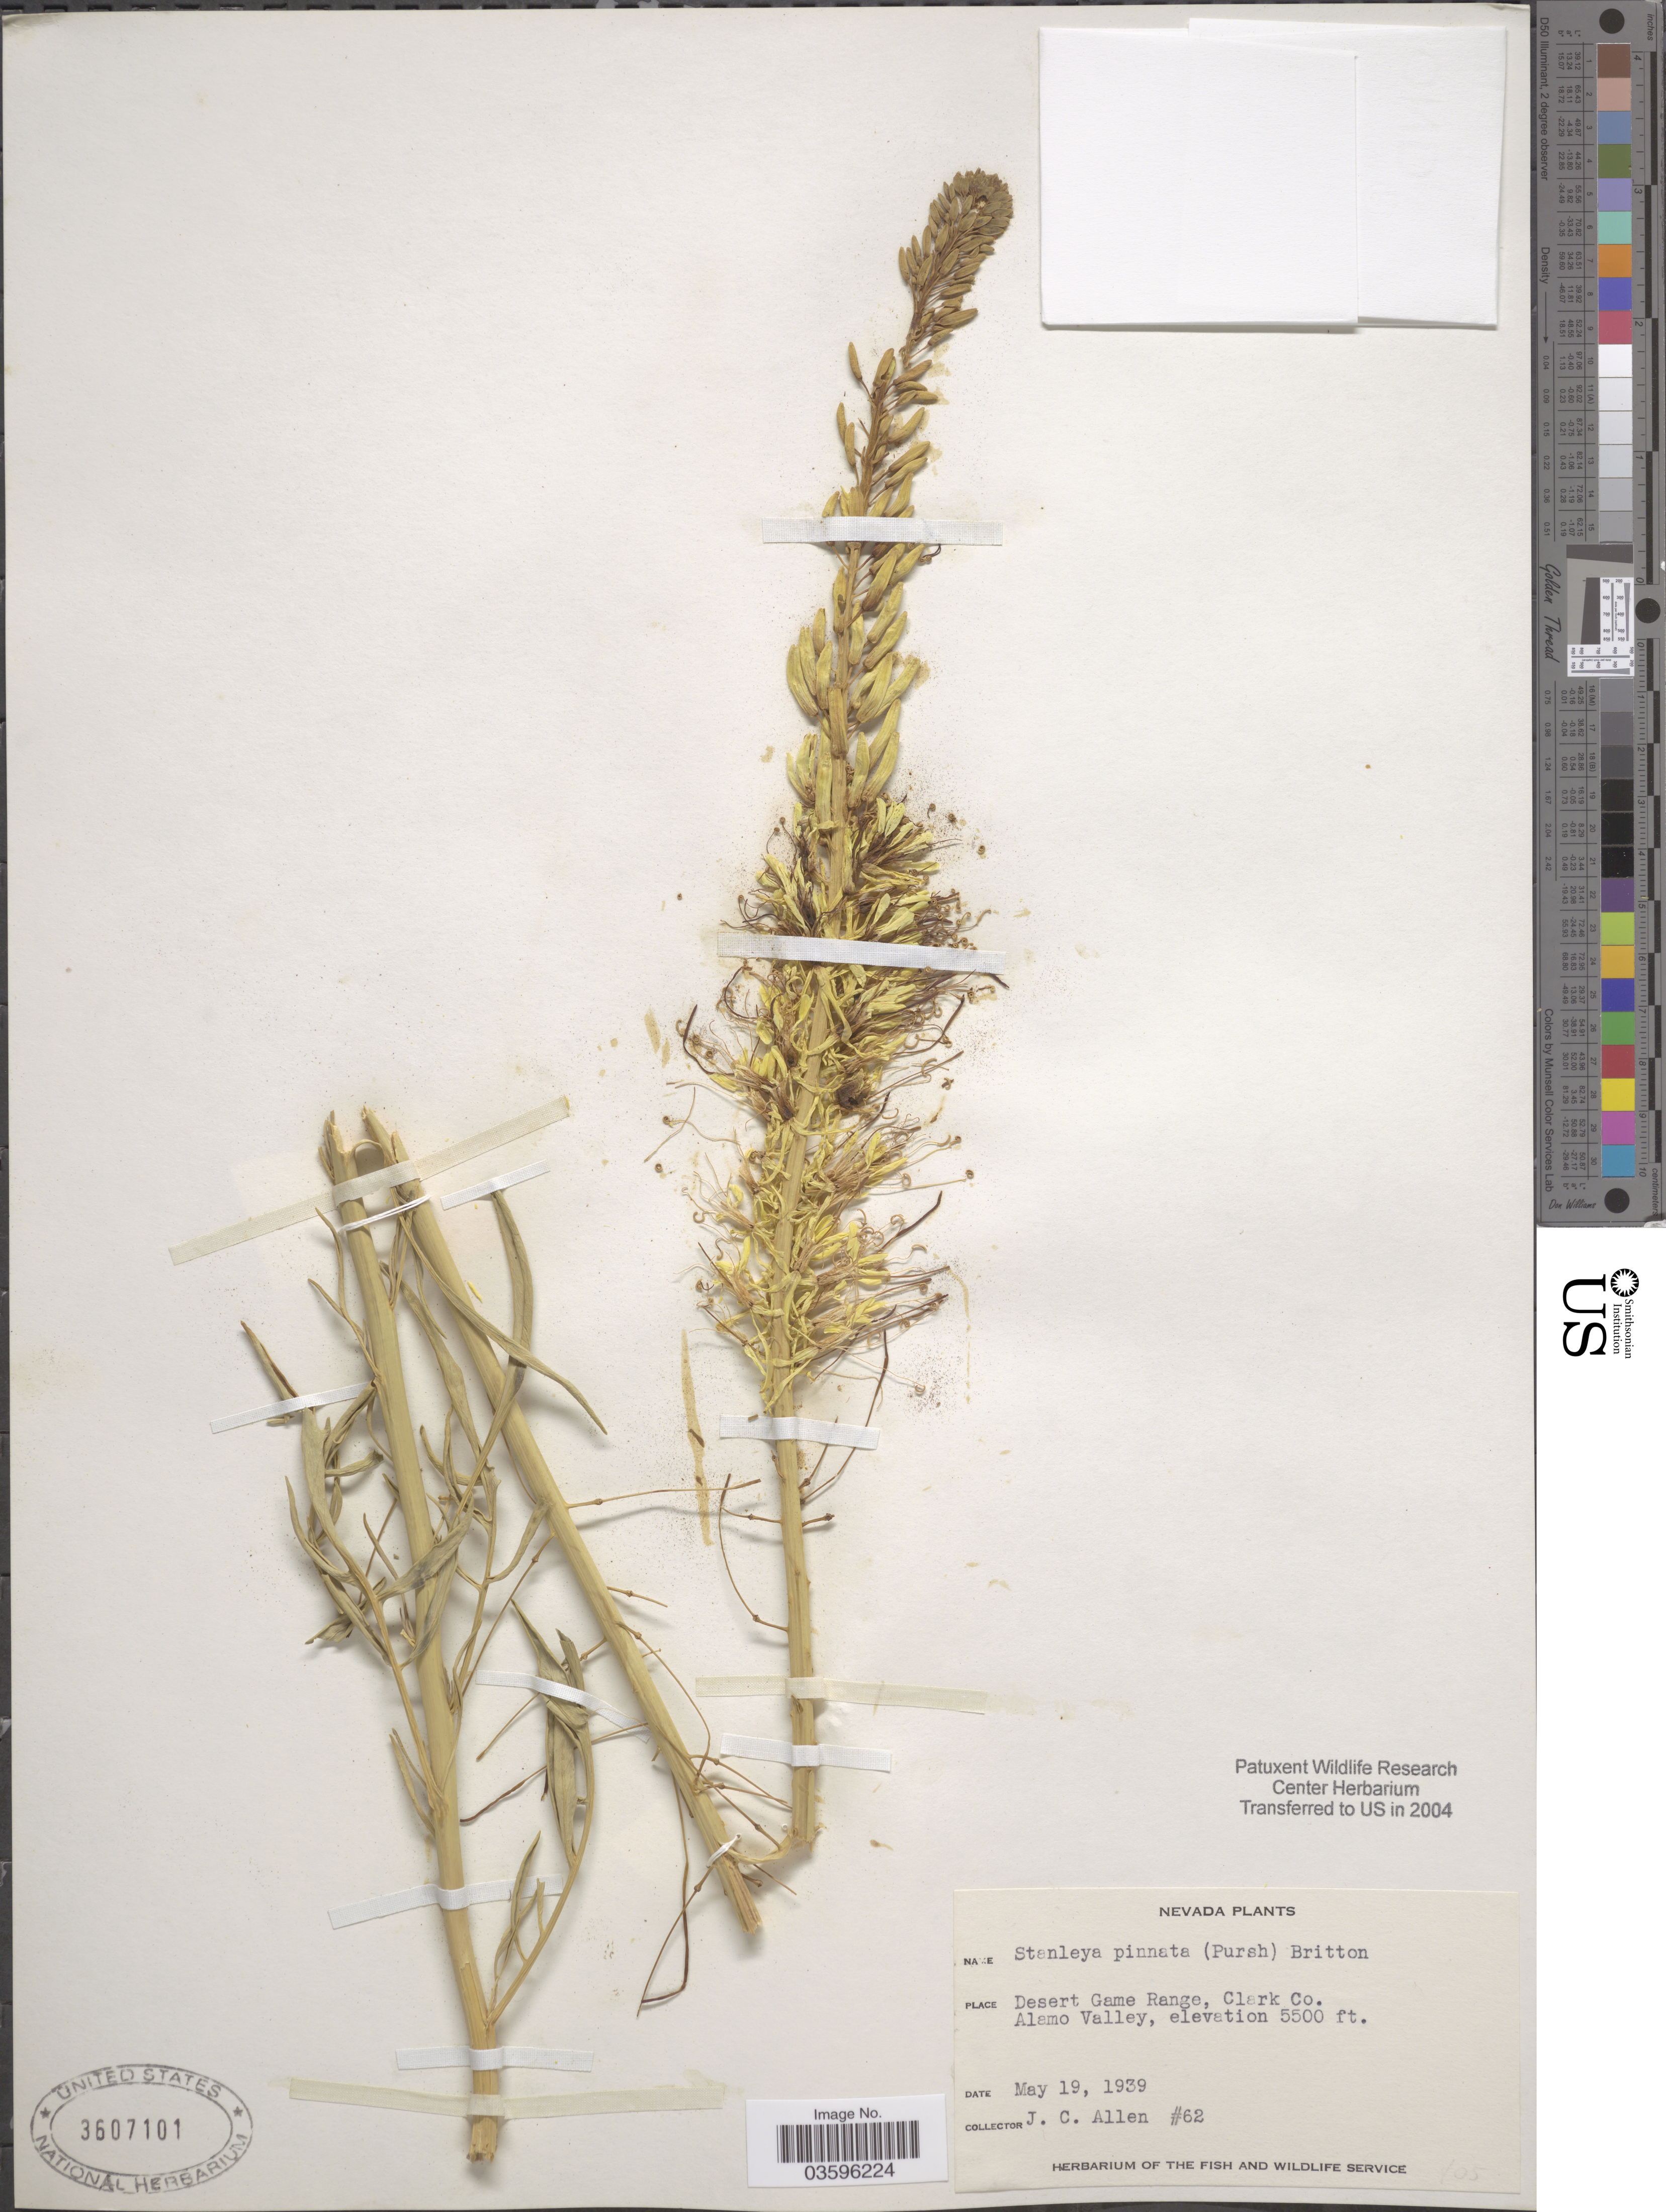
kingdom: Plantae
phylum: Tracheophyta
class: Magnoliopsida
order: Brassicales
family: Brassicaceae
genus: Stanleya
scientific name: Stanleya pinnata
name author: (Pursh) Britton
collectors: J. C. Allen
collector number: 62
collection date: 1939-05-19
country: United States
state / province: Nevada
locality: Desert Game Range, Clark Co. Alamo Valley.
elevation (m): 1676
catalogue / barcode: US 3607101